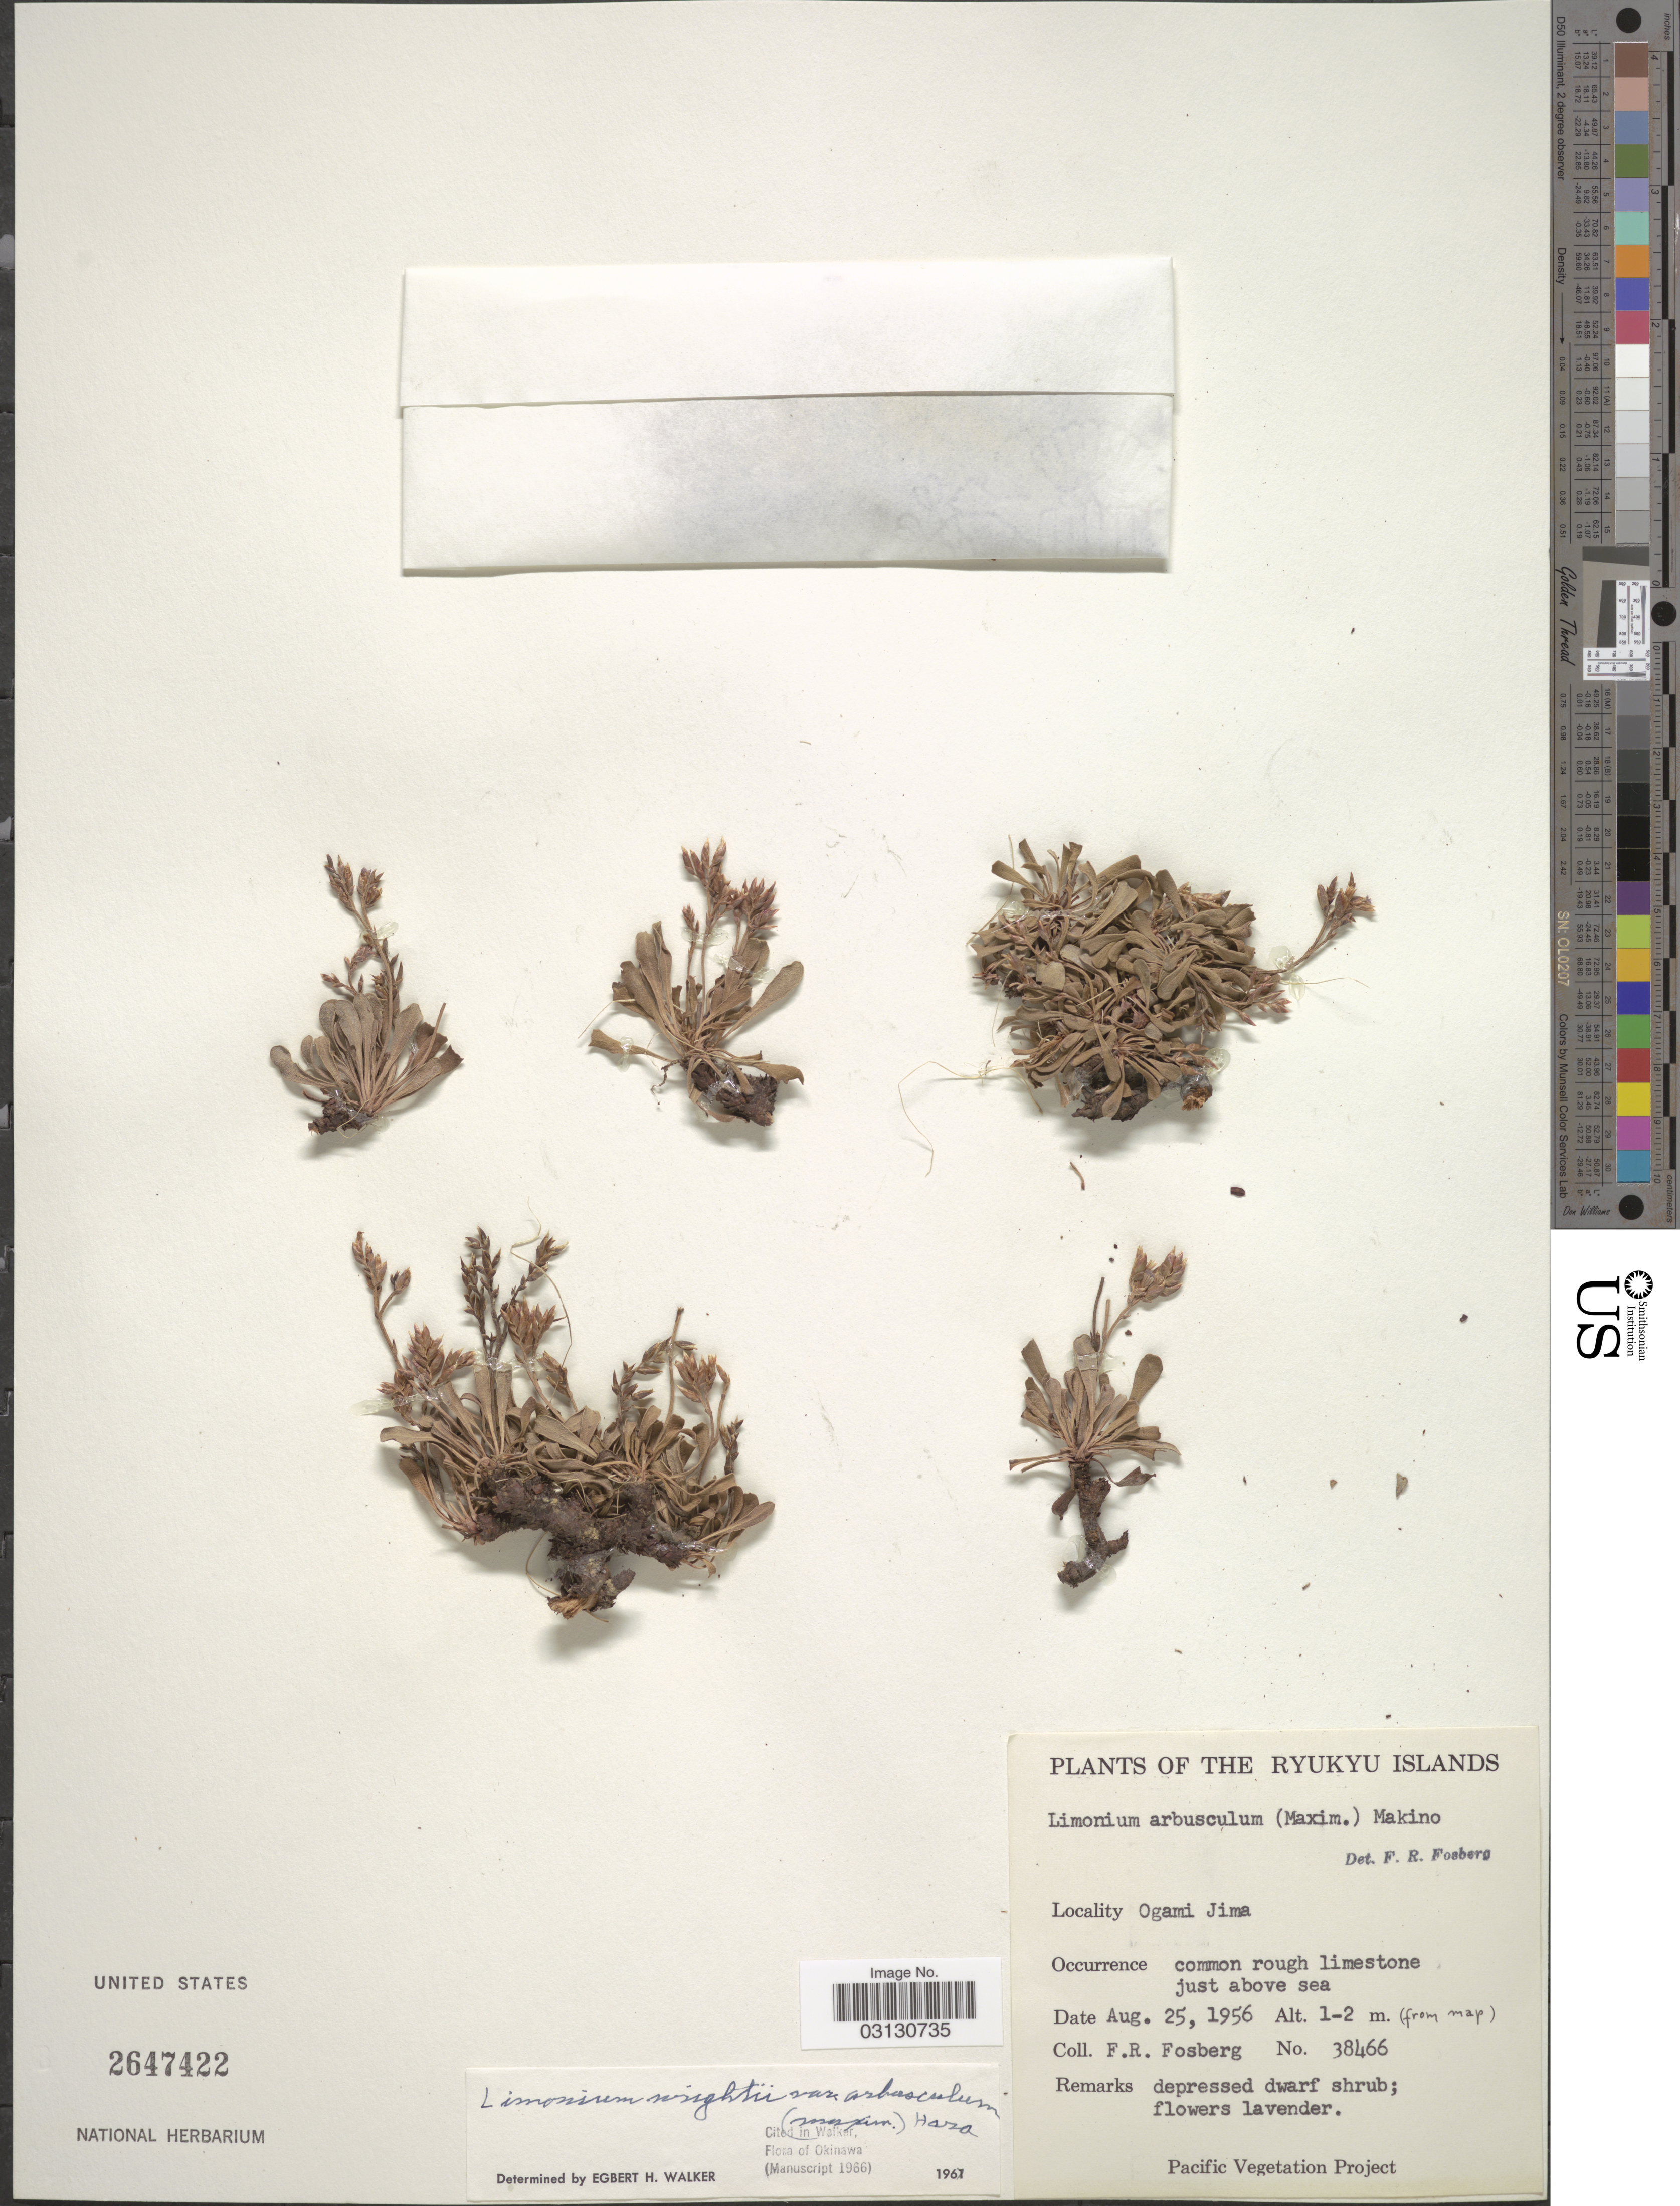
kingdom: Plantae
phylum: Tracheophyta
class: Magnoliopsida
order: Caryophyllales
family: Plumbaginaceae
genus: Limonium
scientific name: Limonium wrightii var. arbusculum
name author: (Maxim.) Hara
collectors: F. R. Fosberg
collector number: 38466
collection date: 1956-08-25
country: Japan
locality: The Ryukyu Islands, Ogami Jima.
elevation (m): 1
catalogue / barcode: US 2647422